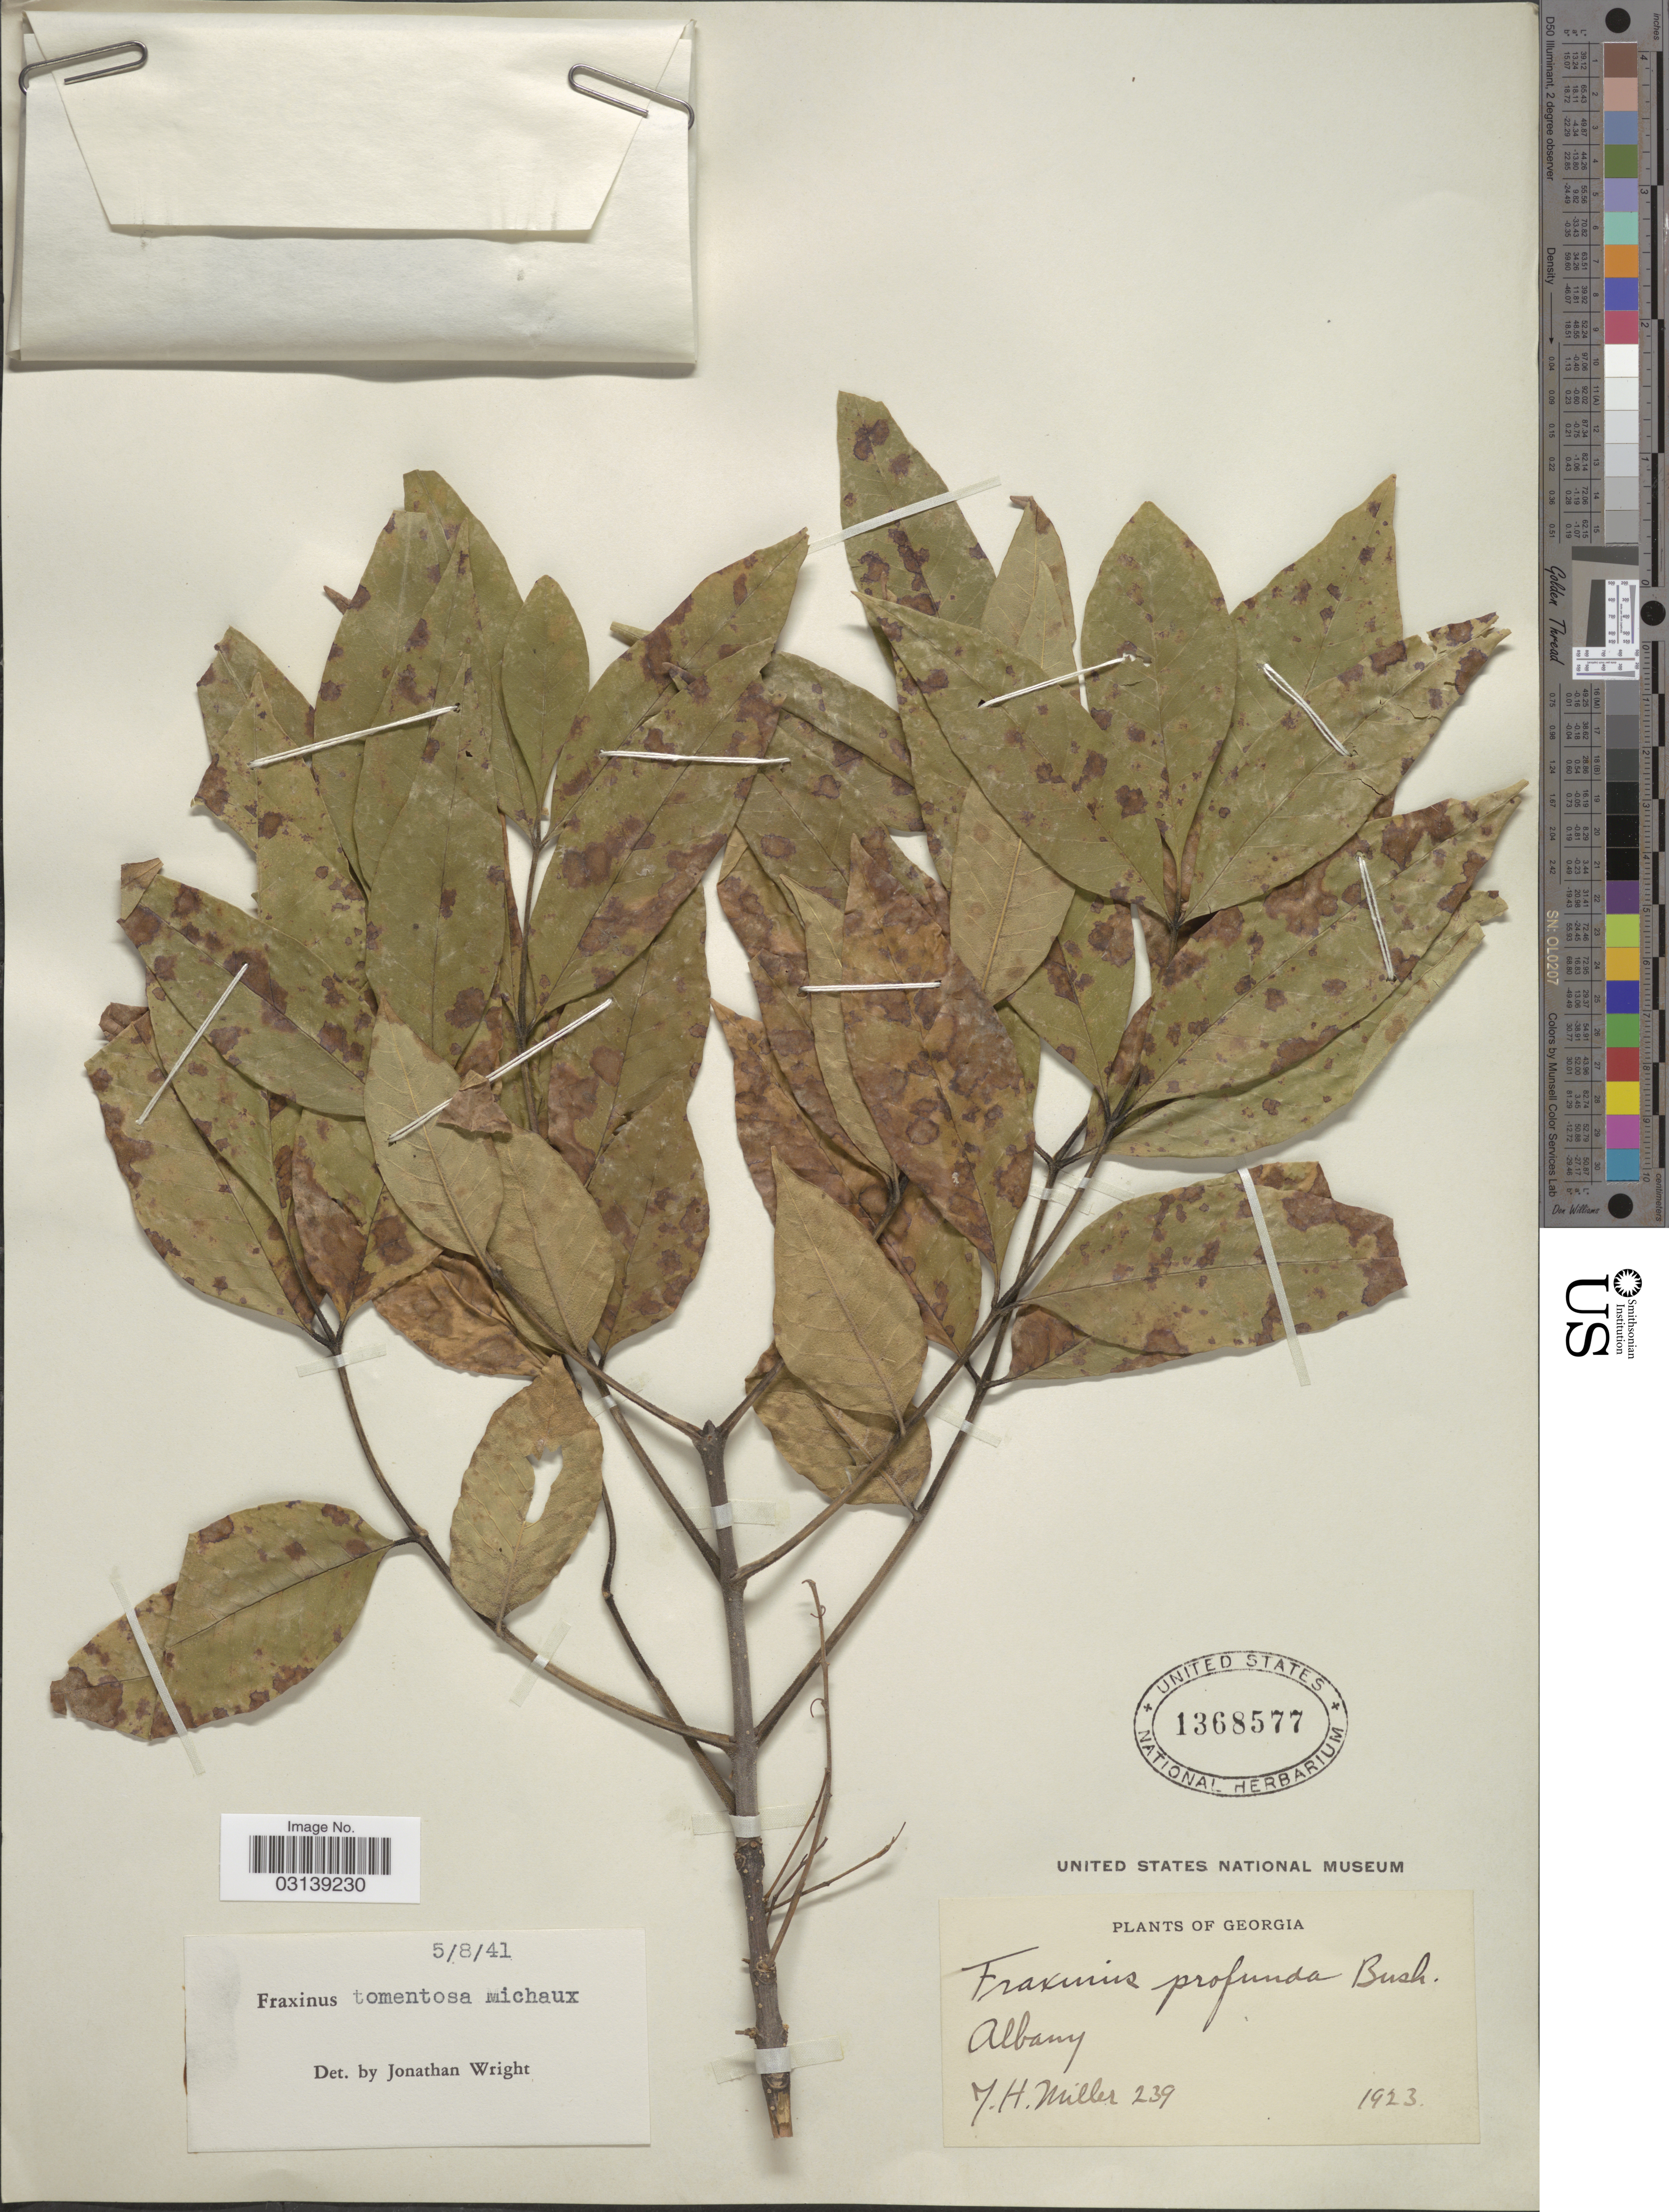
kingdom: Plantae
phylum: Tracheophyta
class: Magnoliopsida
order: Lamiales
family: Oleaceae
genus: Fraxinus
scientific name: Fraxinus pennsylvanica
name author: Marshall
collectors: J. H. Miller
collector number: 239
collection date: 1923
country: United States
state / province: Georgia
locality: Albany.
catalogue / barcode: US 1368577